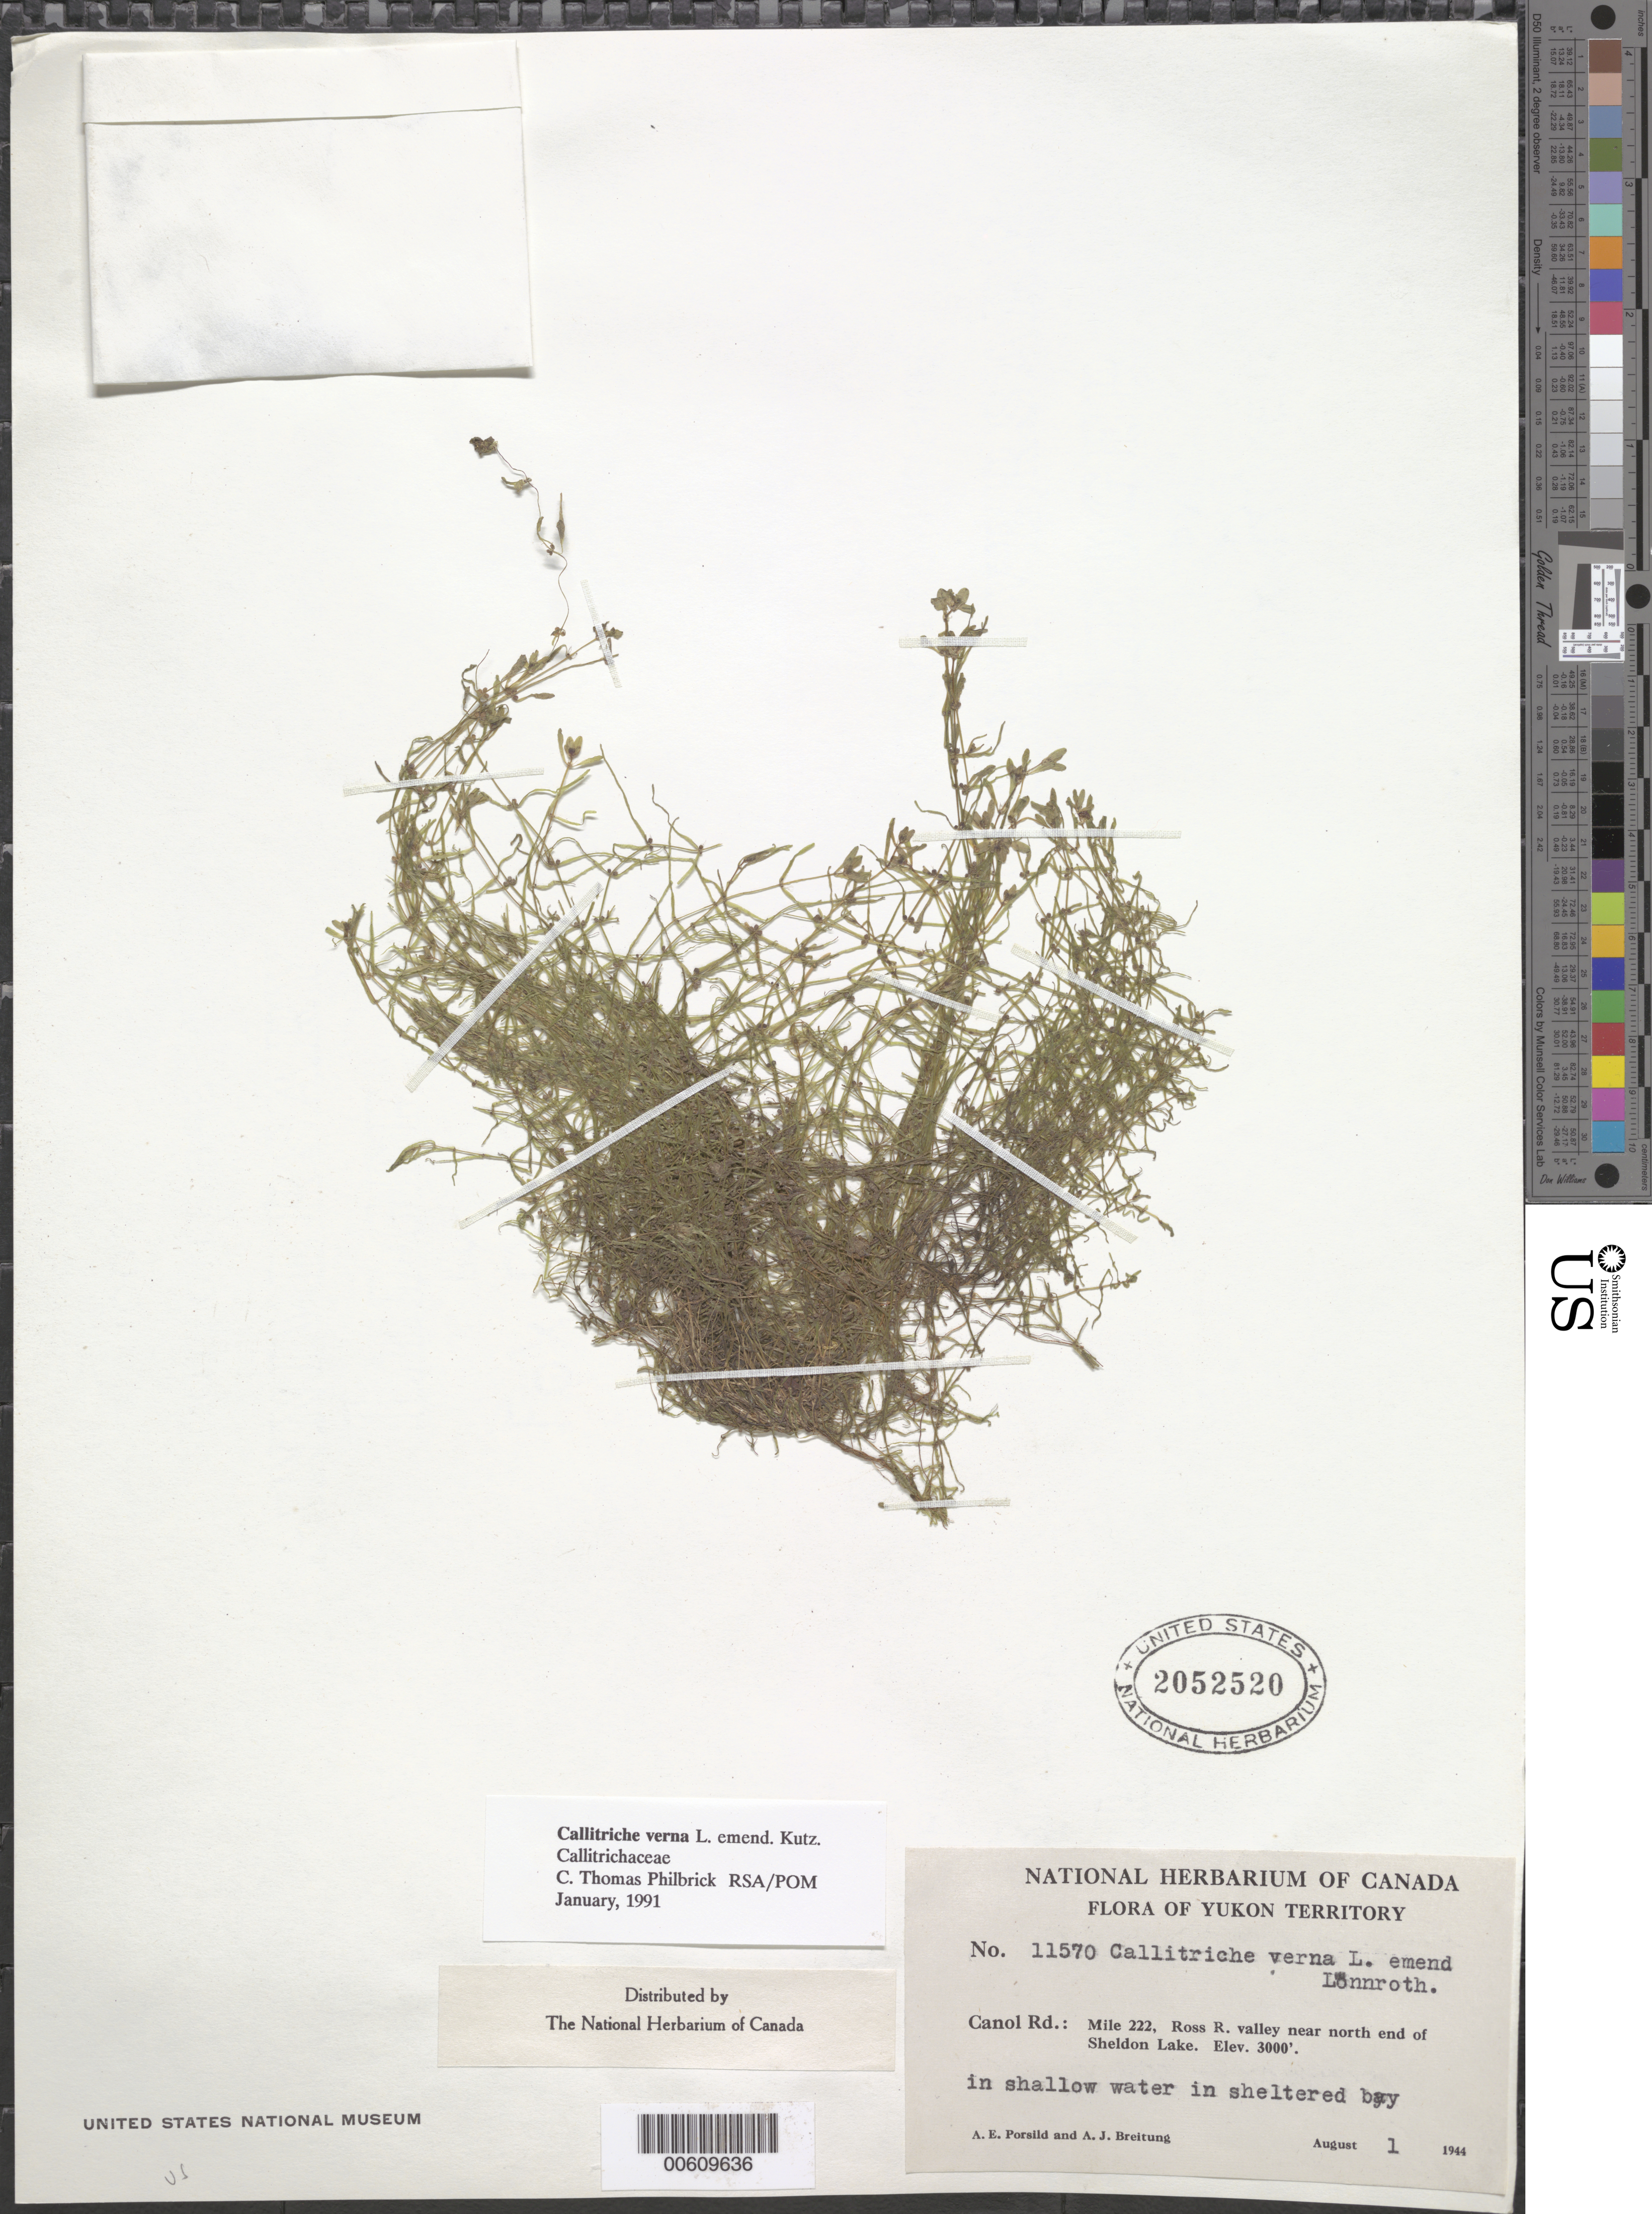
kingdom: Plantae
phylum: Tracheophyta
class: Magnoliopsida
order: Lamiales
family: Plantaginaceae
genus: Callitriche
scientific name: Callitriche verna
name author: L.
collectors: A. E. Porsild & A. J. Breitung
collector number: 11570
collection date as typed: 11 May 1970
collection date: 1970-05-11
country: Canada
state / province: Yukon Territory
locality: Canol Rd., Rose R, valley near north end of Sheldon Lake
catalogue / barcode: US 2052520